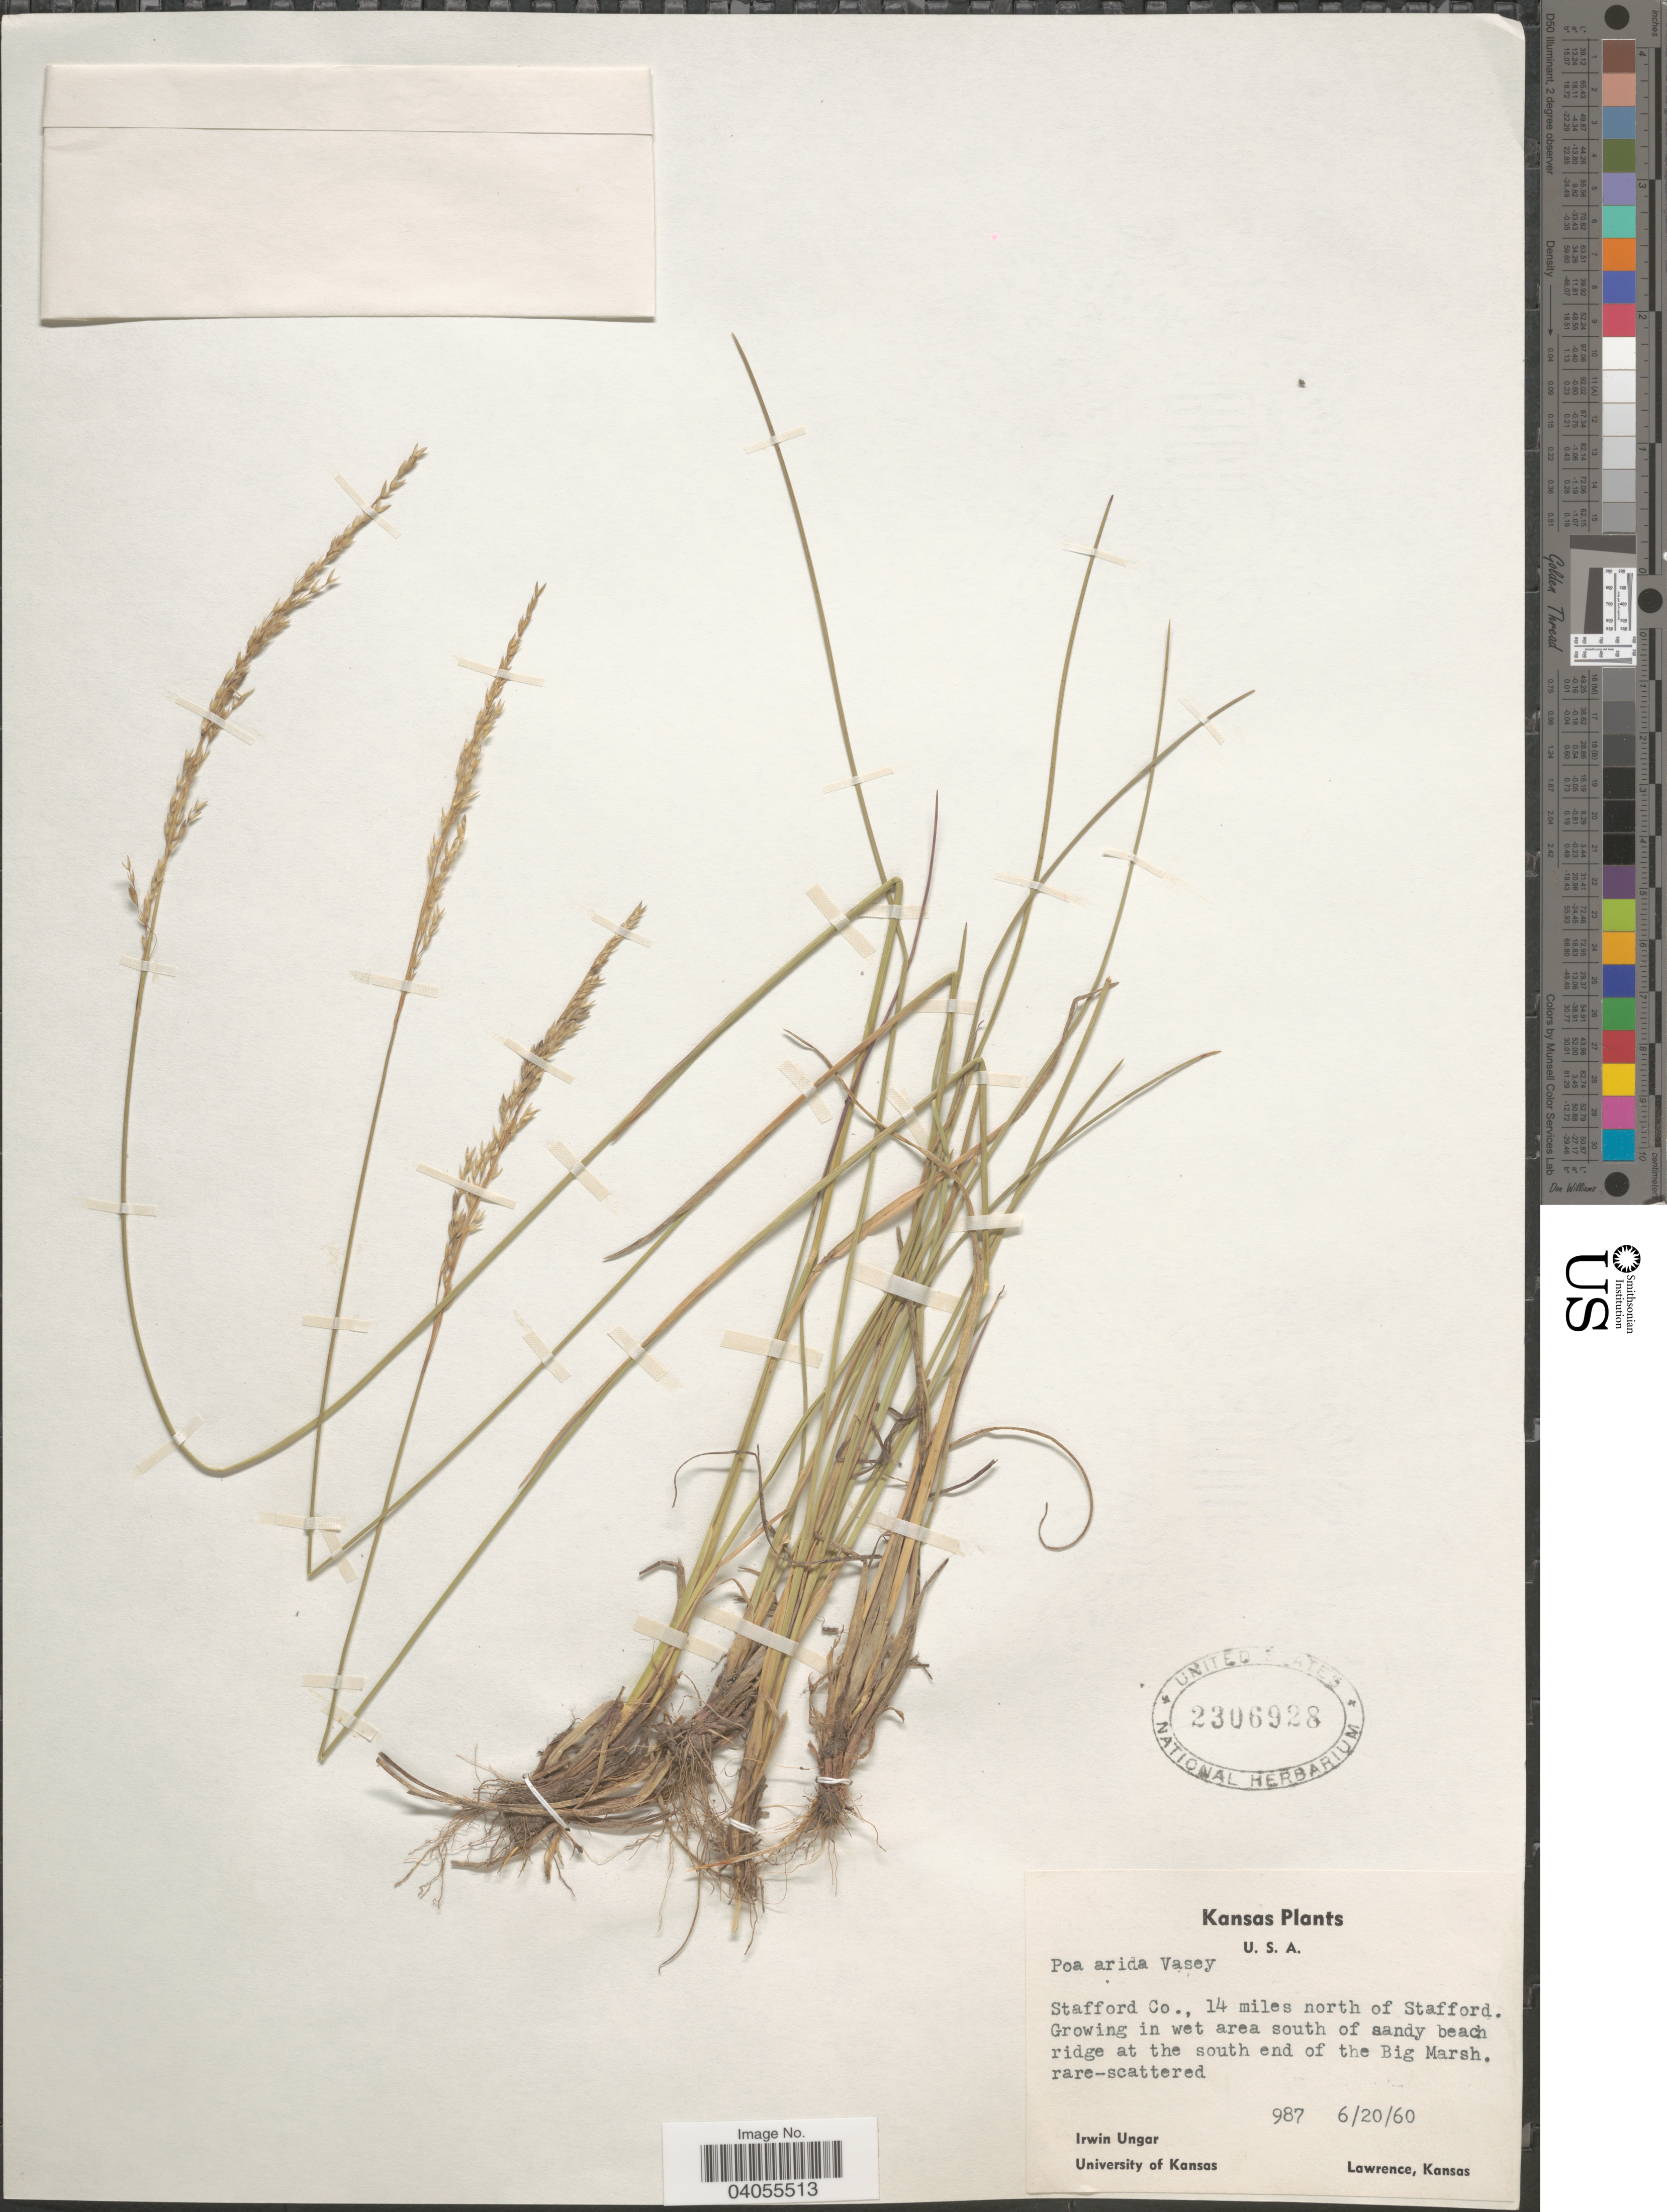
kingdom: Plantae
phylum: Tracheophyta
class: Liliopsida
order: Poales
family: Poaceae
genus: Poa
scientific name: Poa arida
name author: Vasey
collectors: I. Ungar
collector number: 987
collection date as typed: Transcribed d/m/y: 20/6/60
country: United States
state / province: Kansas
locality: Stafford Co., 14 miles north of Stafford. Growing in wet area south of sandy beach ridge at the south end of the Big Marsh.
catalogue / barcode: US 2306928